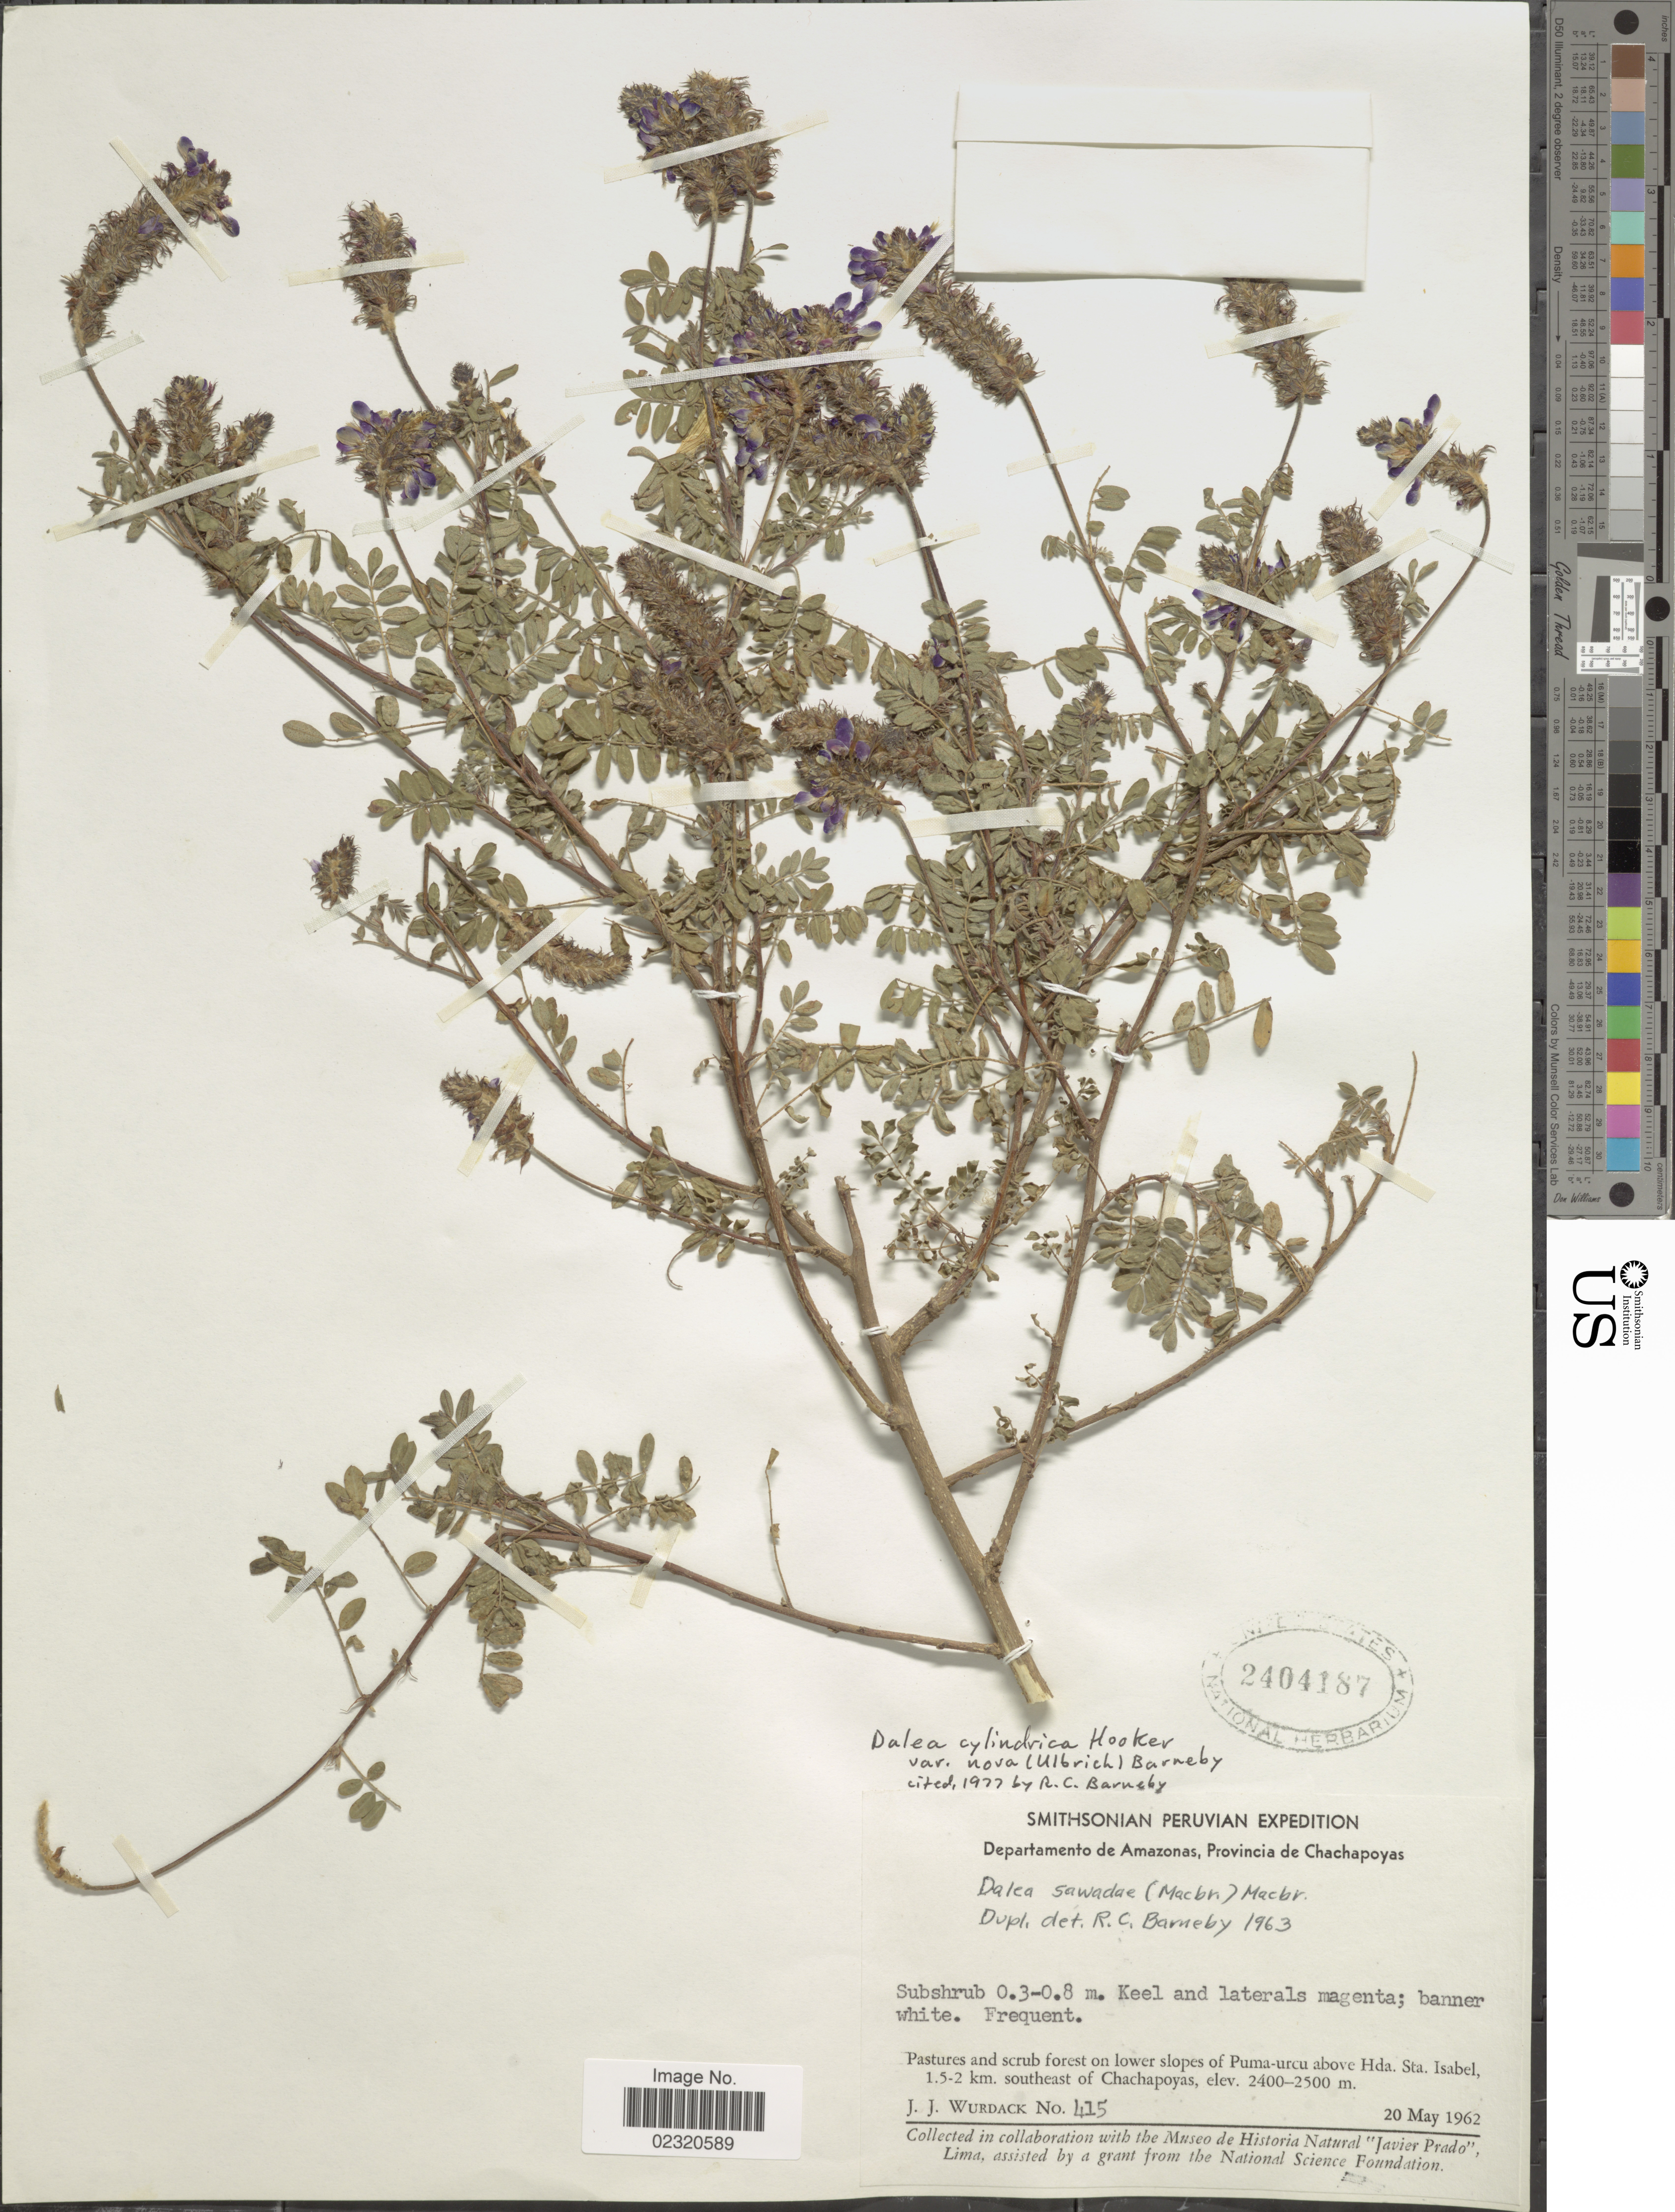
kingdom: Plantae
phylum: Tracheophyta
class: Magnoliopsida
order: Fabales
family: Fabaceae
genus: Dalea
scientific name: Dalea cylindrica var. nova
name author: (Ulbr.) Barneby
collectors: J. J. Wurdack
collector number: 415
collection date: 1962-05-20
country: Peru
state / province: Amazonas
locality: Provincia de Chachapoyas, slower slopes of Puma-urcu above Hda. Sta. Isabel, 1.5-2 km southeast of Chachapoyas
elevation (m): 2400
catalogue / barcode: US 2404187